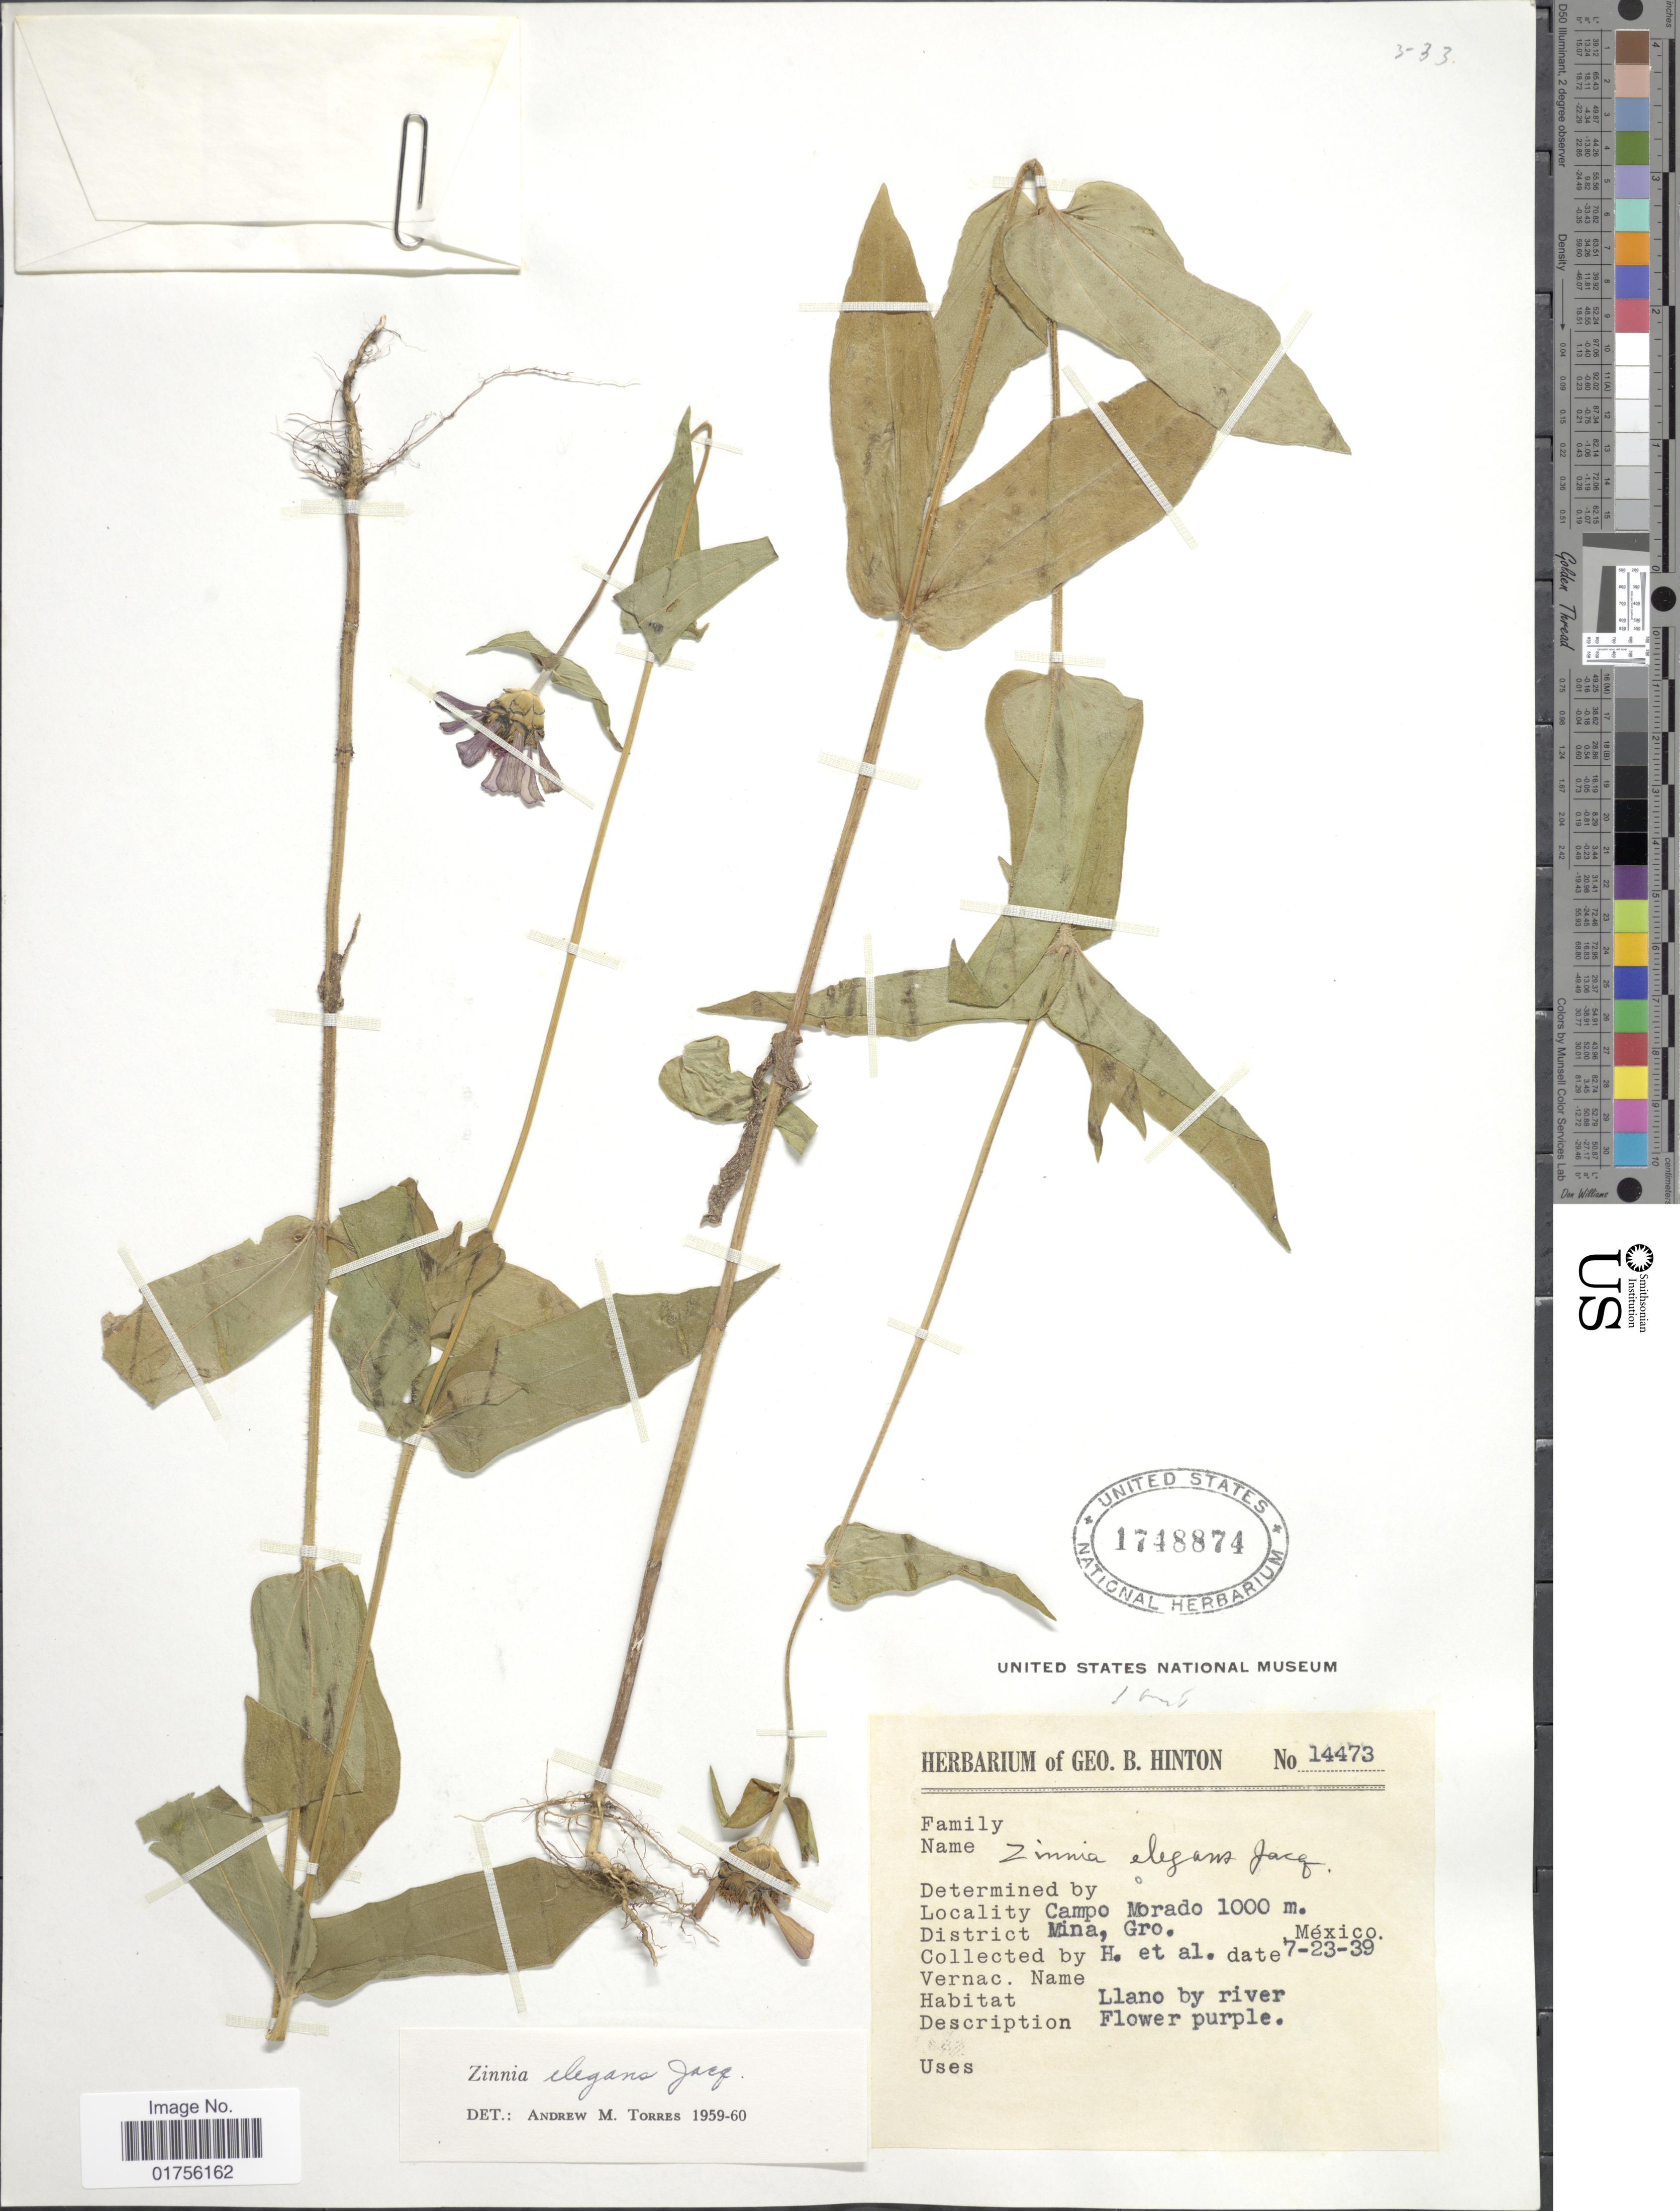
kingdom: Plantae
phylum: Tracheophyta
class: Magnoliopsida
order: Asterales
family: Asteraceae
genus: Zinnia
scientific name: Zinnia elegans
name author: Jacq.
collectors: G. B. Hinton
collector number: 14473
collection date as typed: Transcribed d/m/y: 23/7/39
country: Mexico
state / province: Guerrero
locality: Campo Morado, District Mina, Gro,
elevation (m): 1000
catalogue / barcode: US 1748874